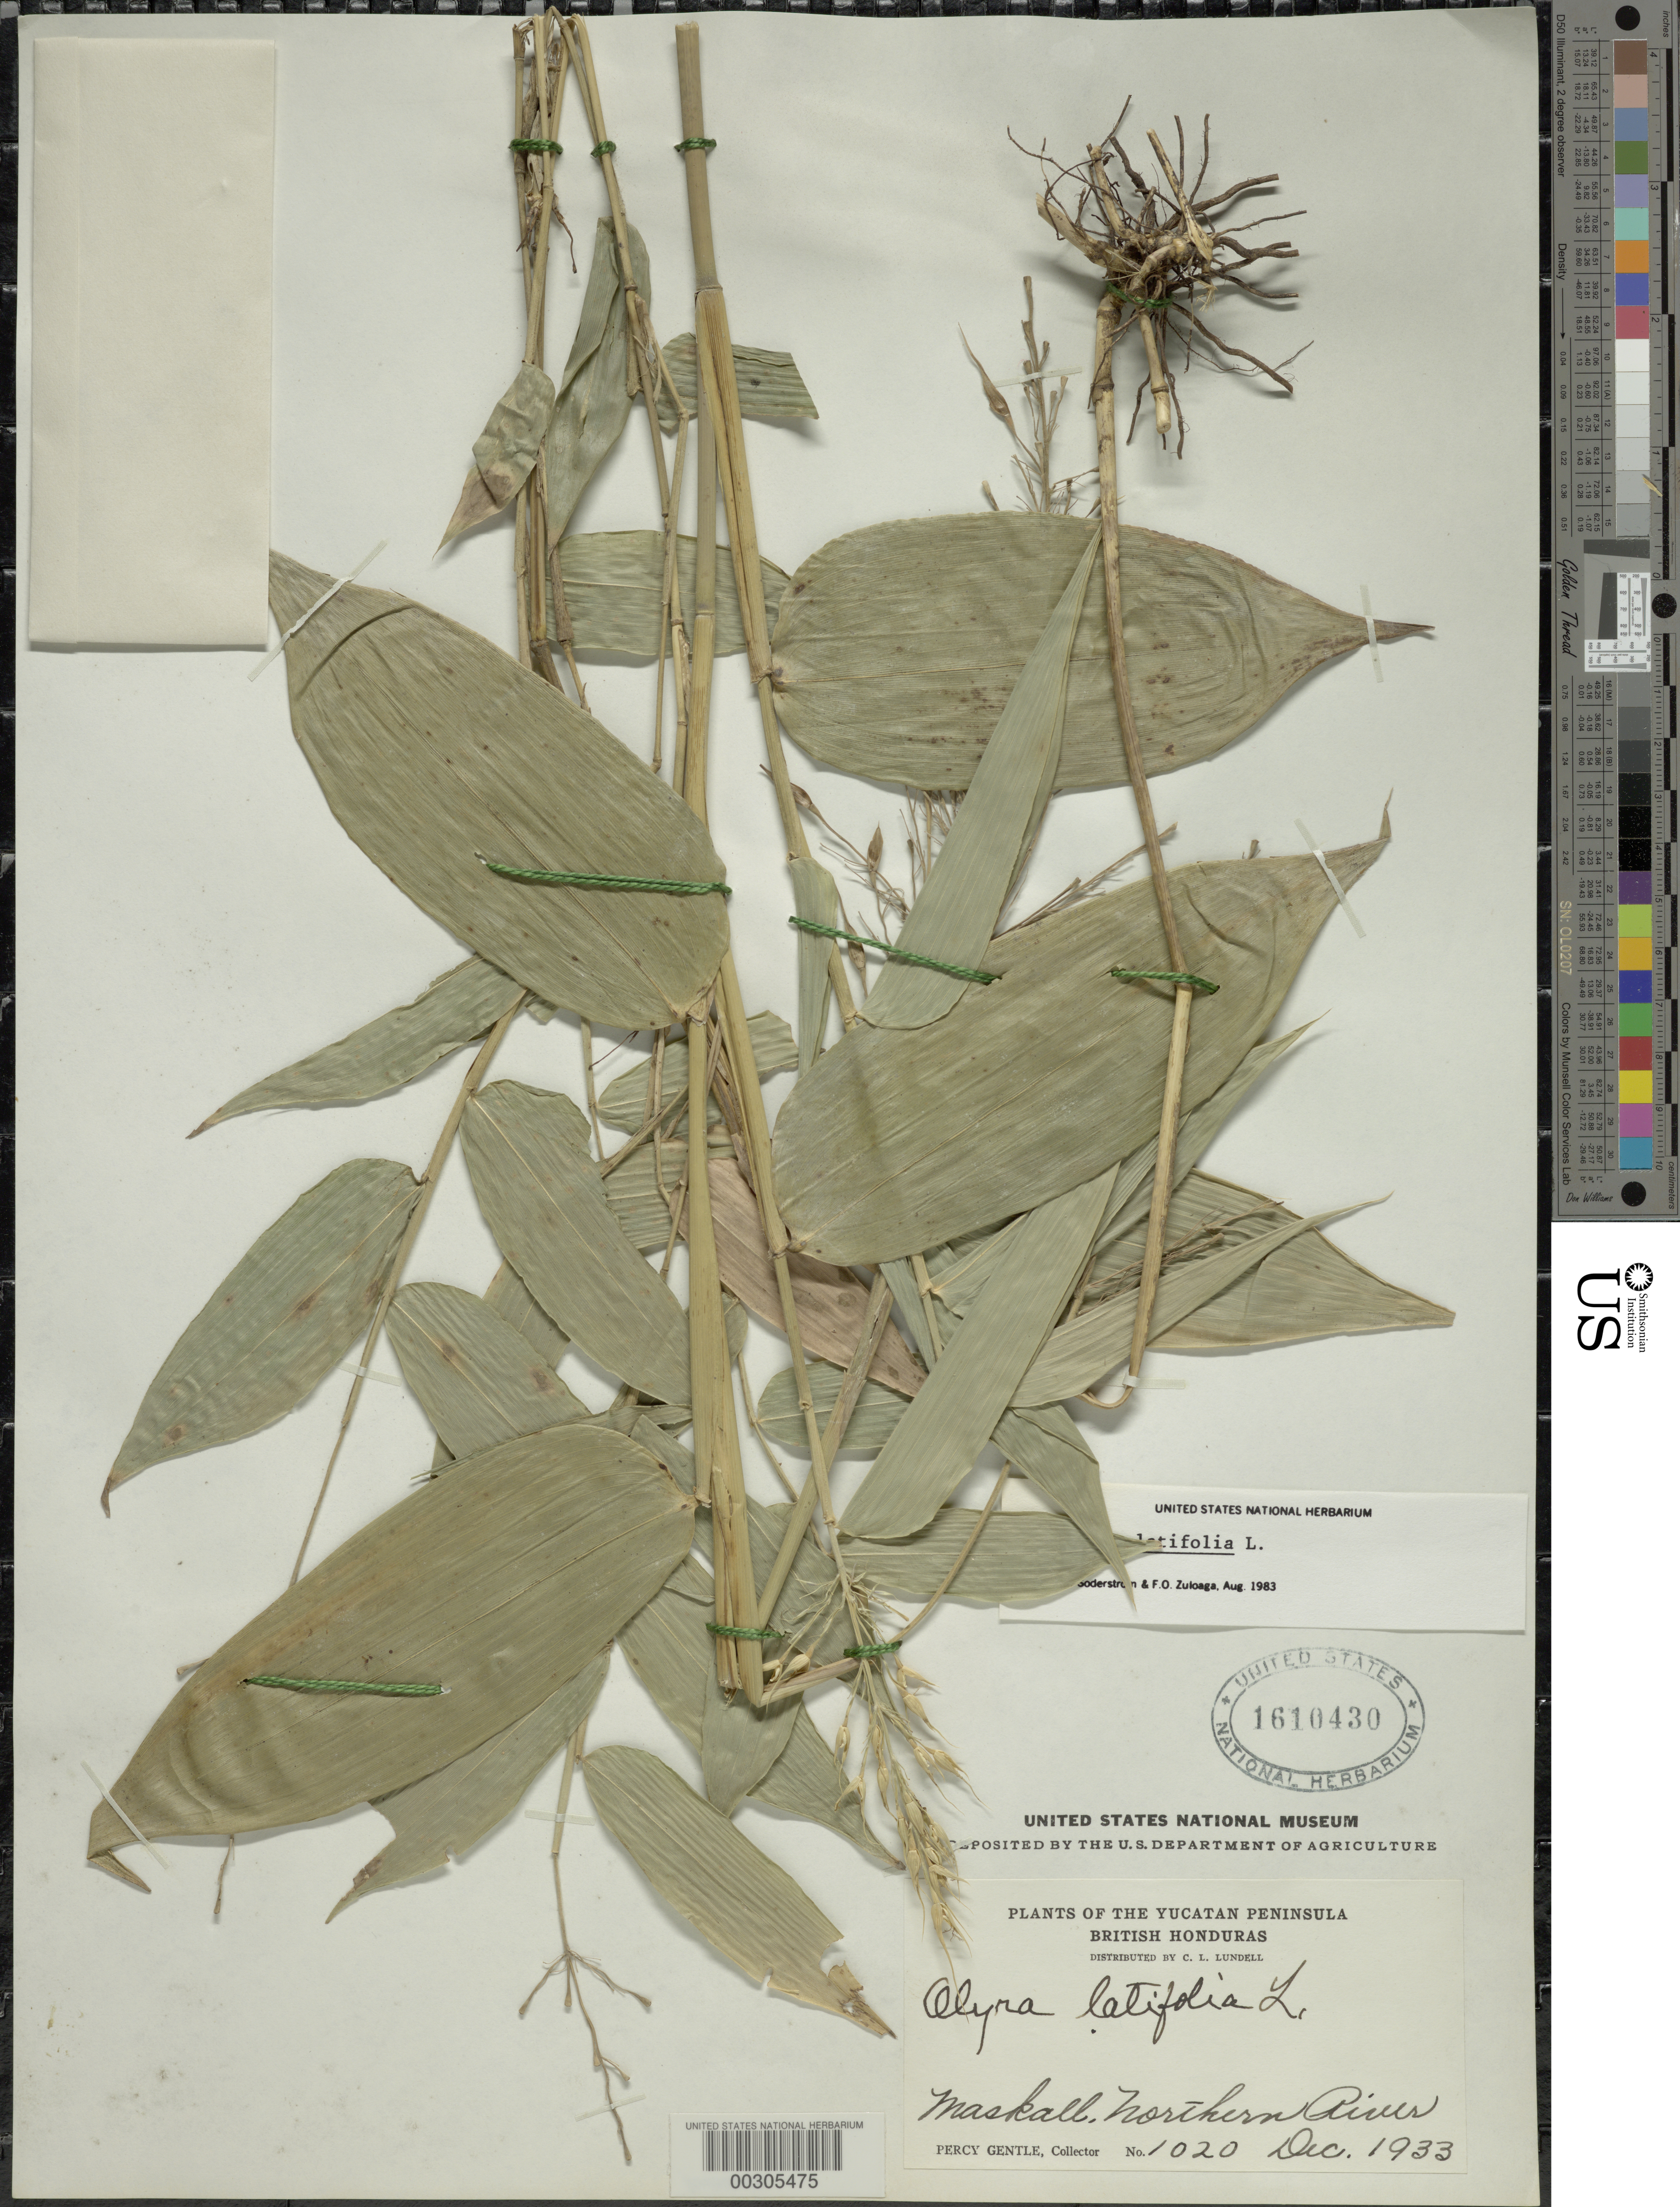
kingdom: Plantae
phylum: Tracheophyta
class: Liliopsida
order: Poales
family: Poaceae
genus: Olyra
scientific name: Olyra latifolia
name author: L.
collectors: P. H. Gentle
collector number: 1020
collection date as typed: Dec 1933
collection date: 1933-12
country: Belize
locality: Maskall, Northern River.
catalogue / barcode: US 1610430